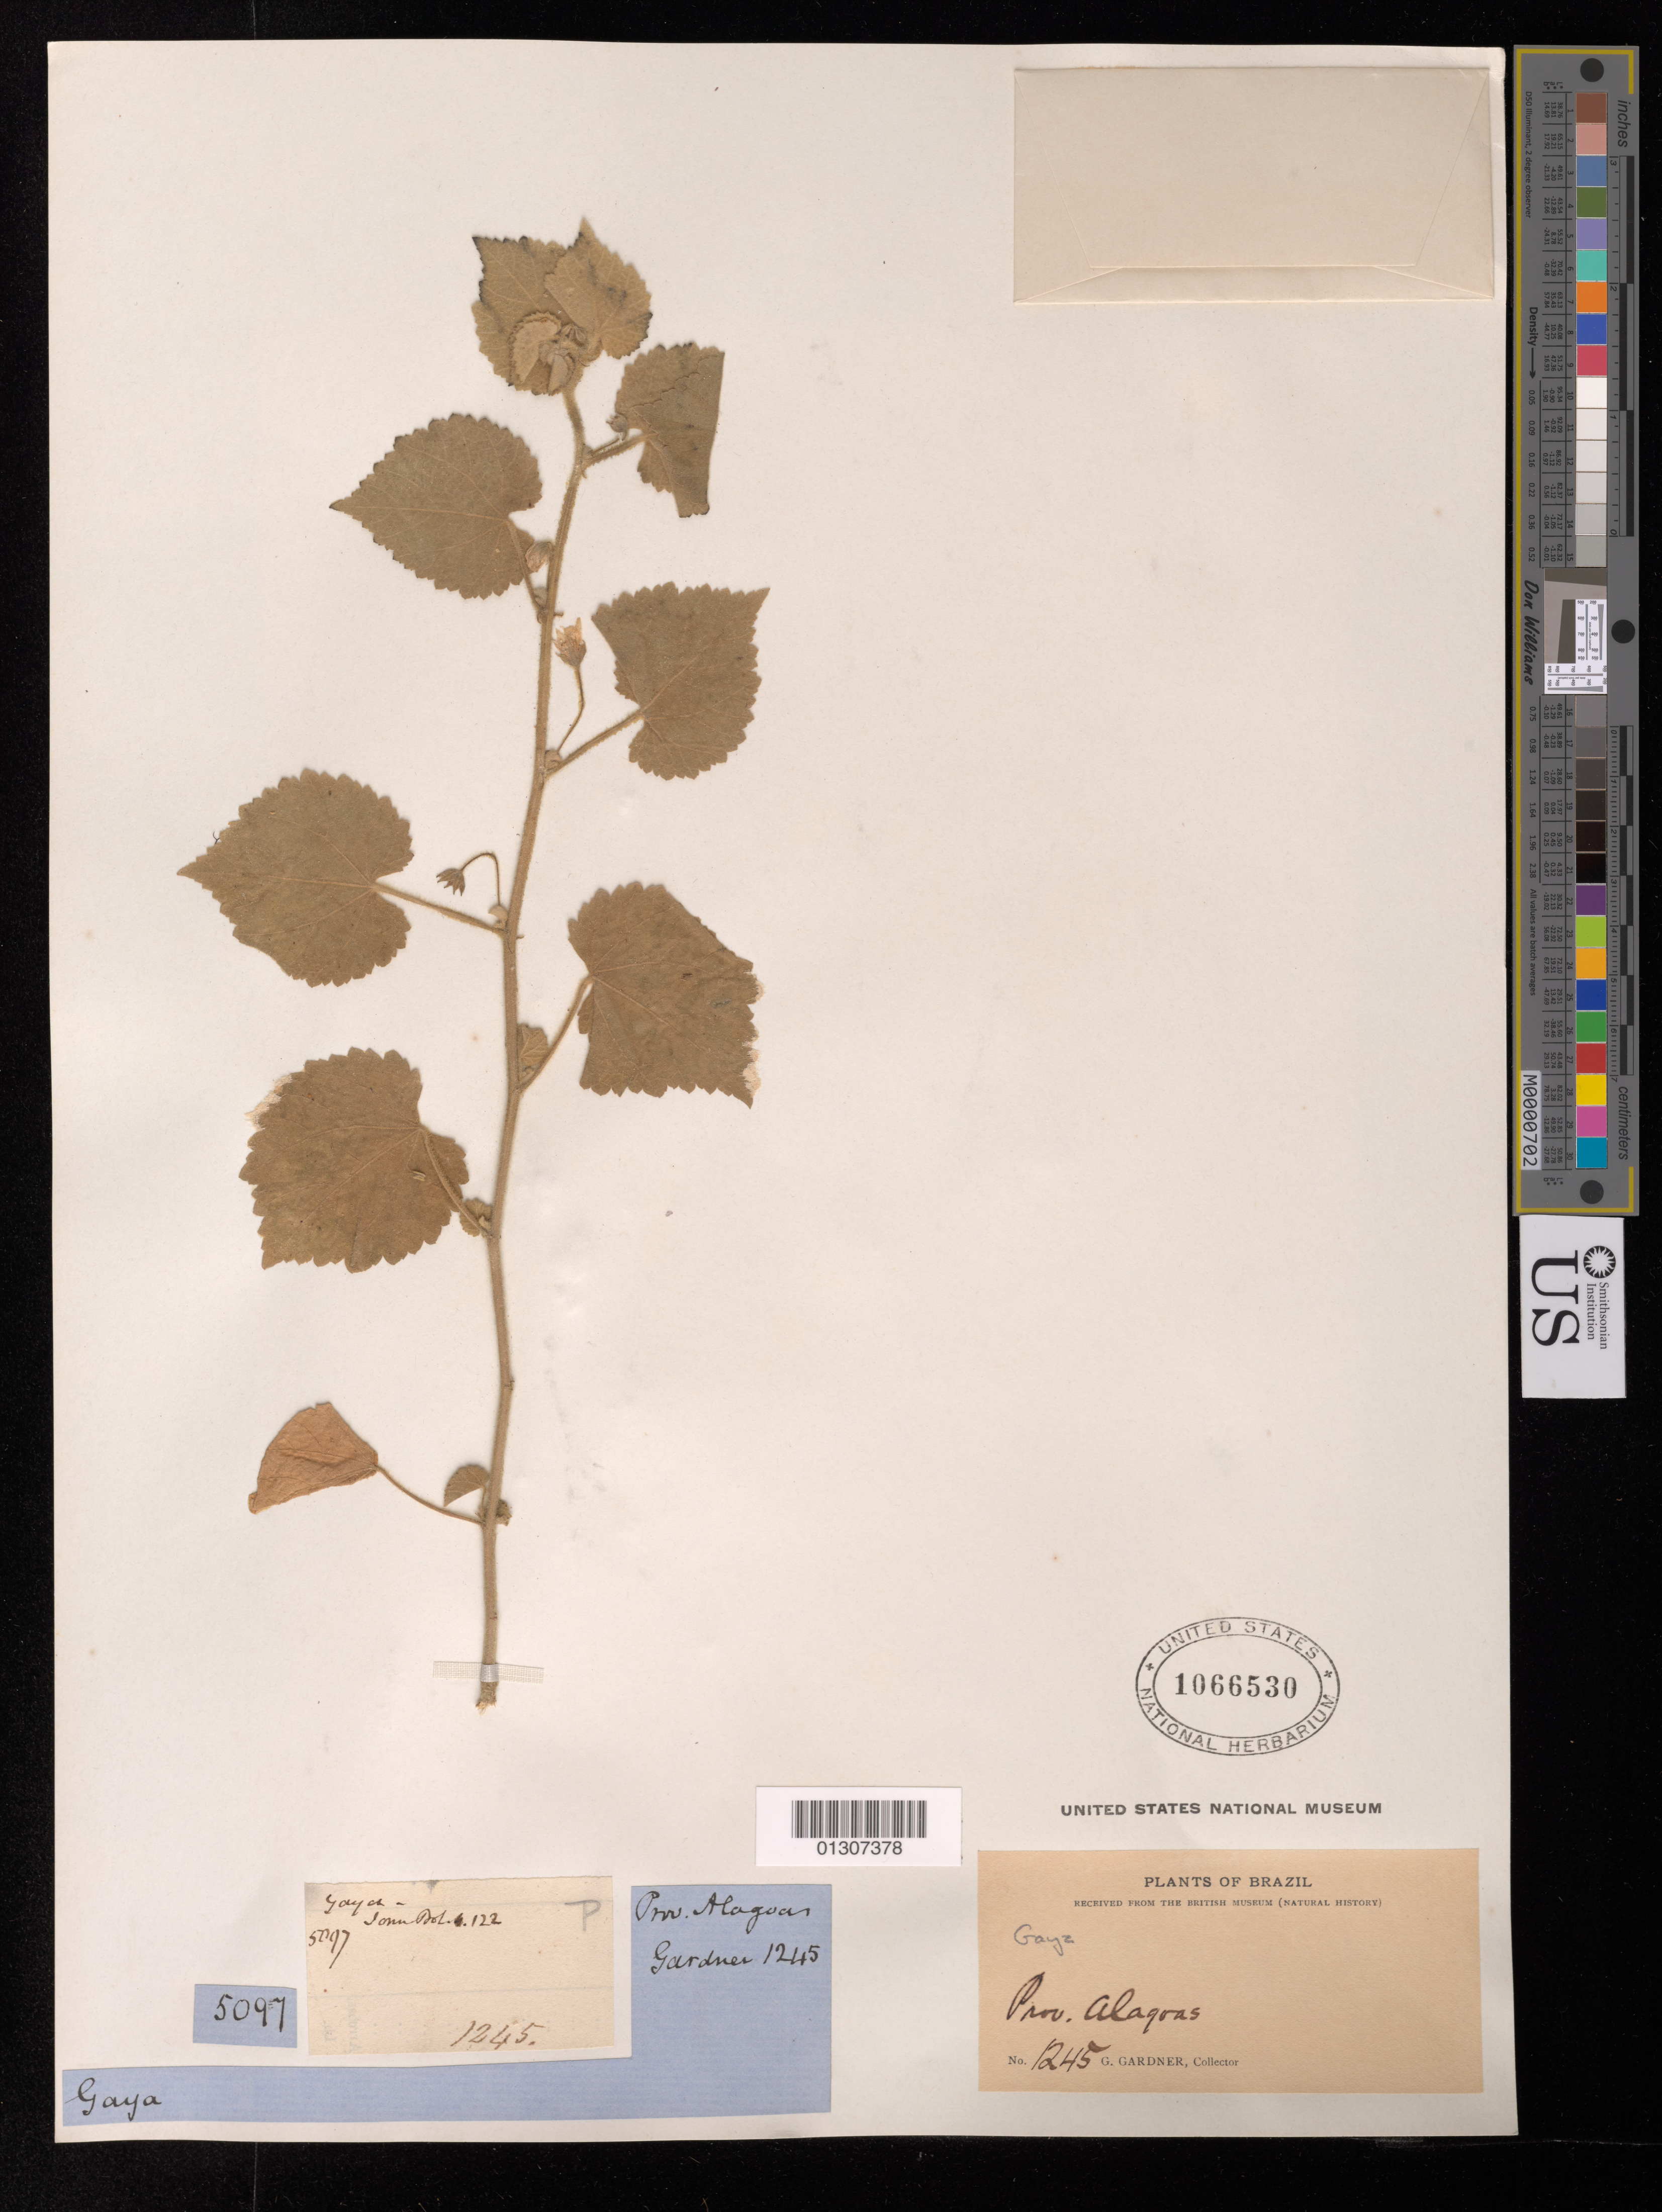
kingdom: Plantae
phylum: Tracheophyta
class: Magnoliopsida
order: Malvales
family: Malvaceae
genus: Gaya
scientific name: Gaya sp.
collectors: G. Gardner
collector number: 1245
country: Brazil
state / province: Alagoas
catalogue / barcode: US 1066530